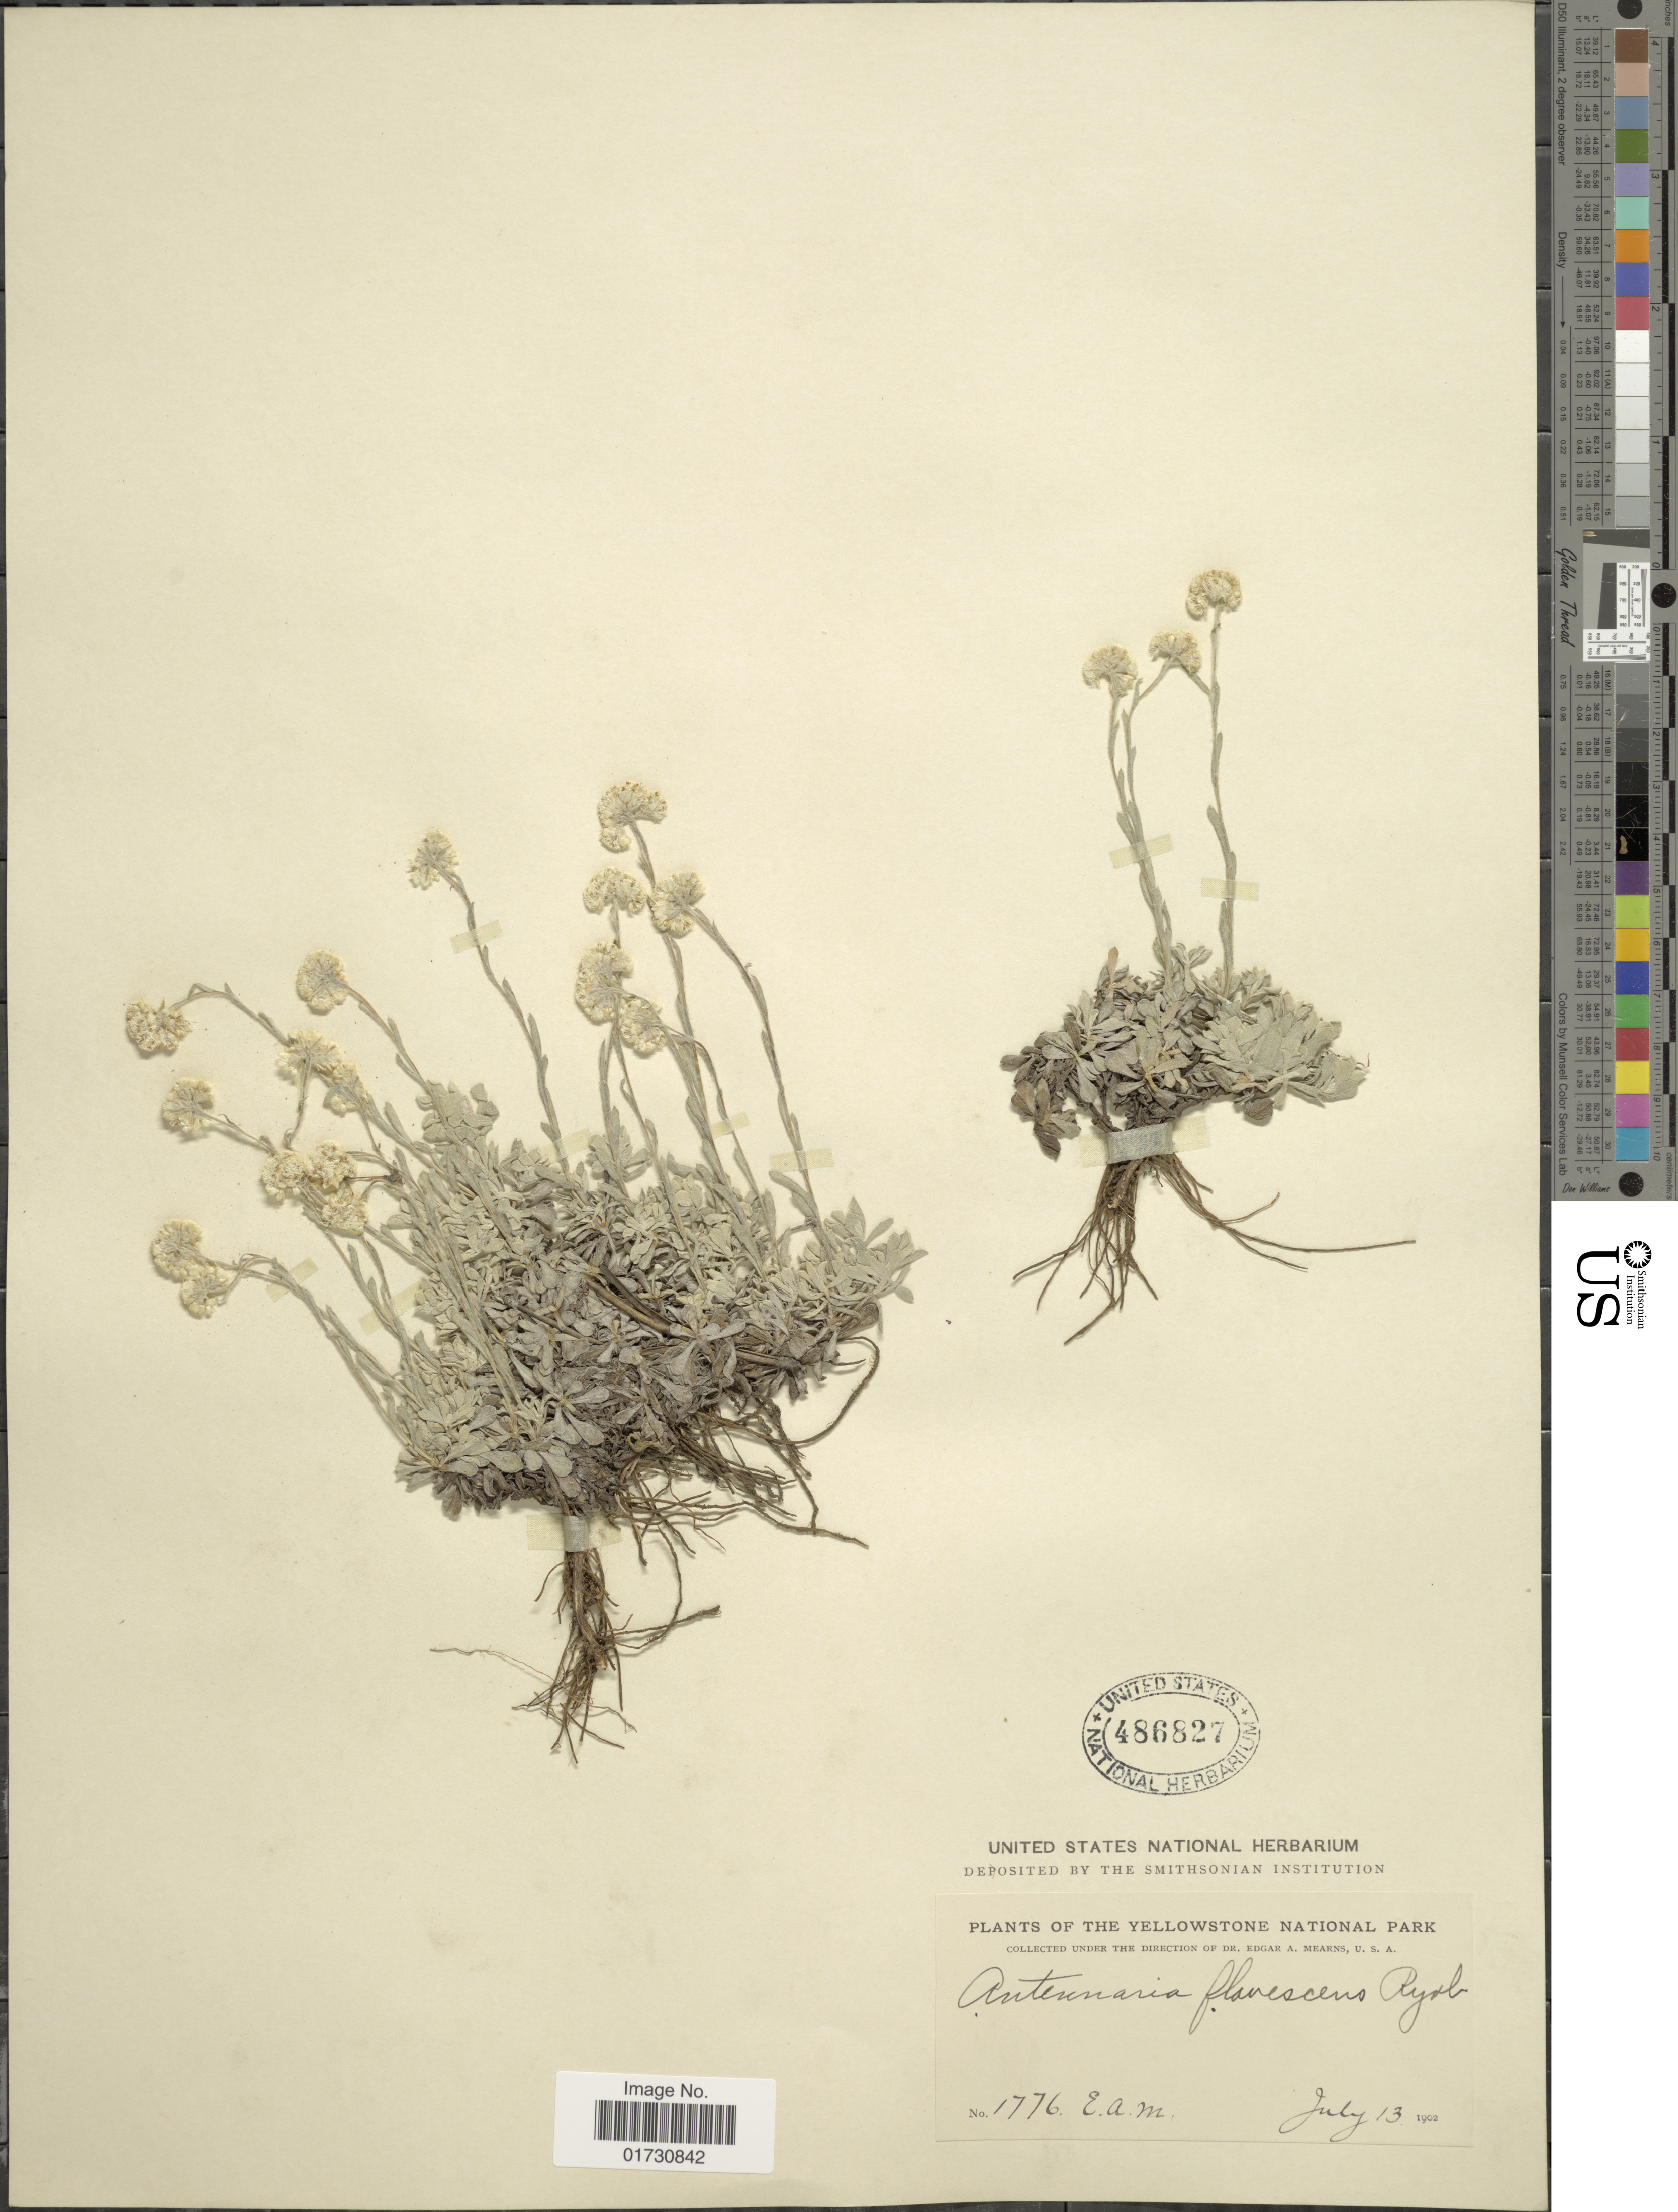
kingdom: Plantae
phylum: Tracheophyta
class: Magnoliopsida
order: Asterales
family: Asteraceae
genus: Antennaria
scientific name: Antennaria flavescens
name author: Rydb.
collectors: E. A. Mearns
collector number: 1776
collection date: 1902-07-13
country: United States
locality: The Yellowstone National Park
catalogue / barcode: US 486827